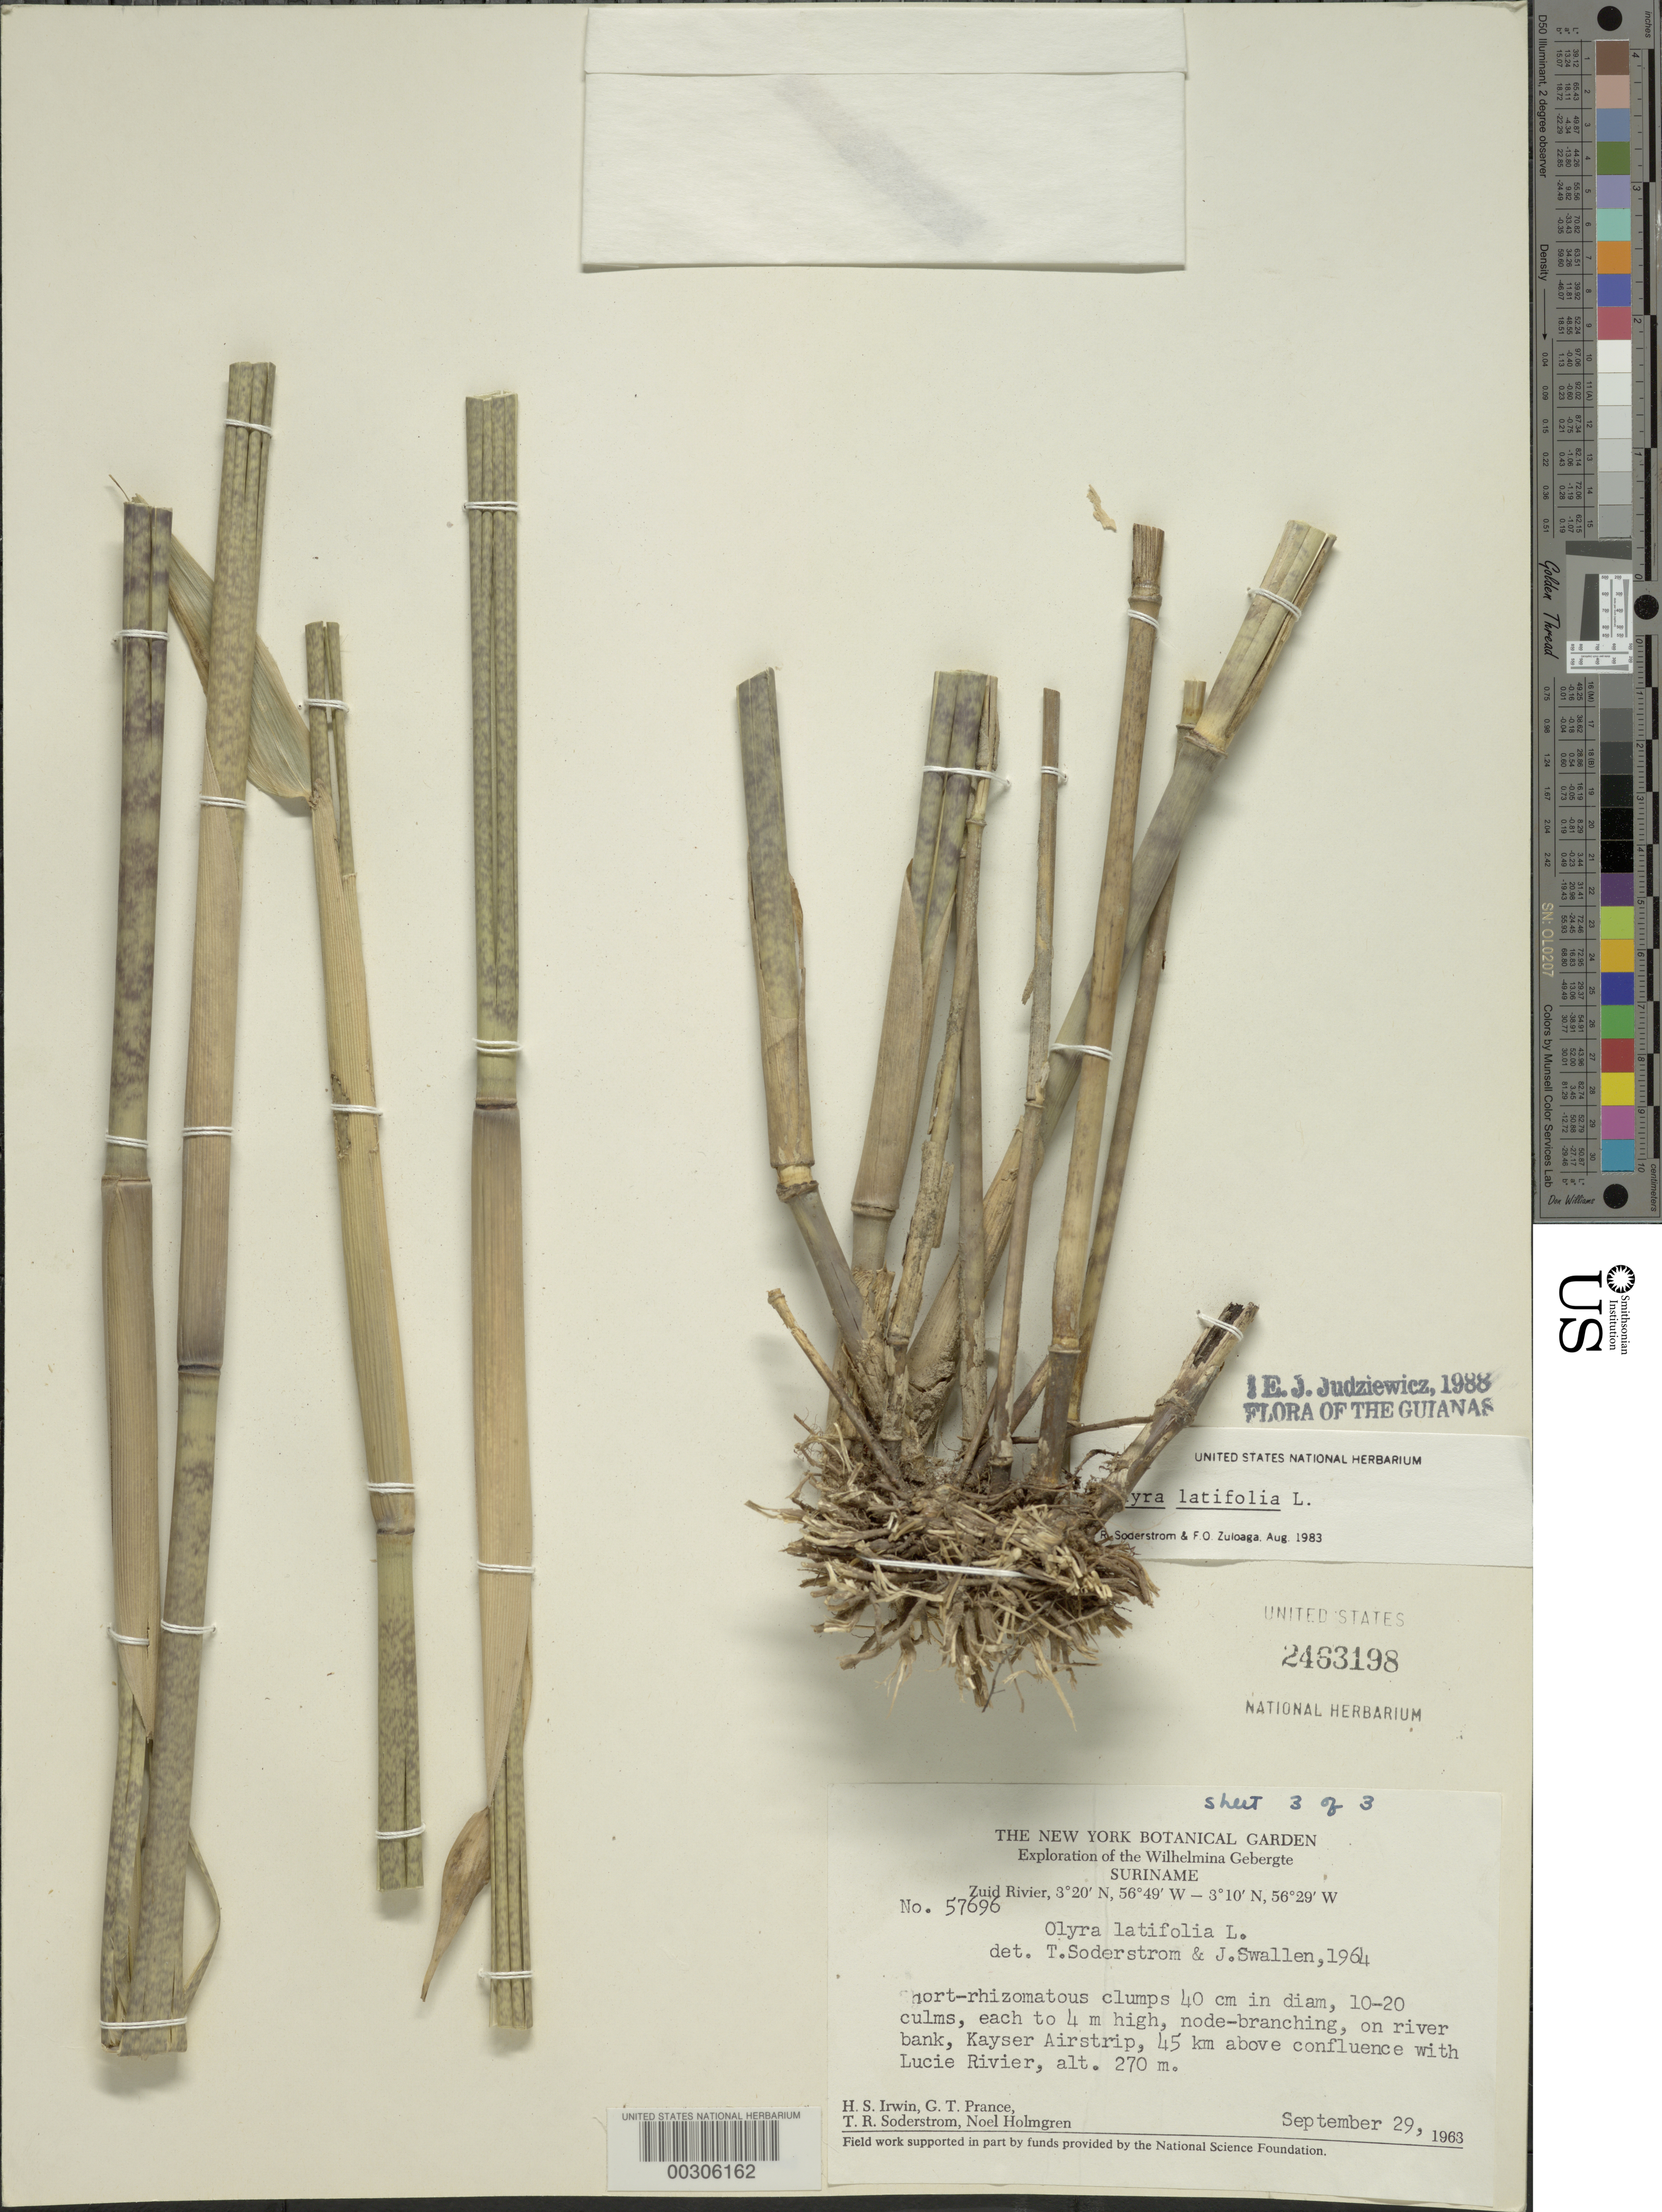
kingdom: Plantae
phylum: Tracheophyta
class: Liliopsida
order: Poales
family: Poaceae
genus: Olyra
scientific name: Olyra latifolia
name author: L.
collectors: H. Irwin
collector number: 57696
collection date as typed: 29 Sep 1963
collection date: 1963-09-29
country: Suriname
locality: Zuid river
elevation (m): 270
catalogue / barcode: US 2463198